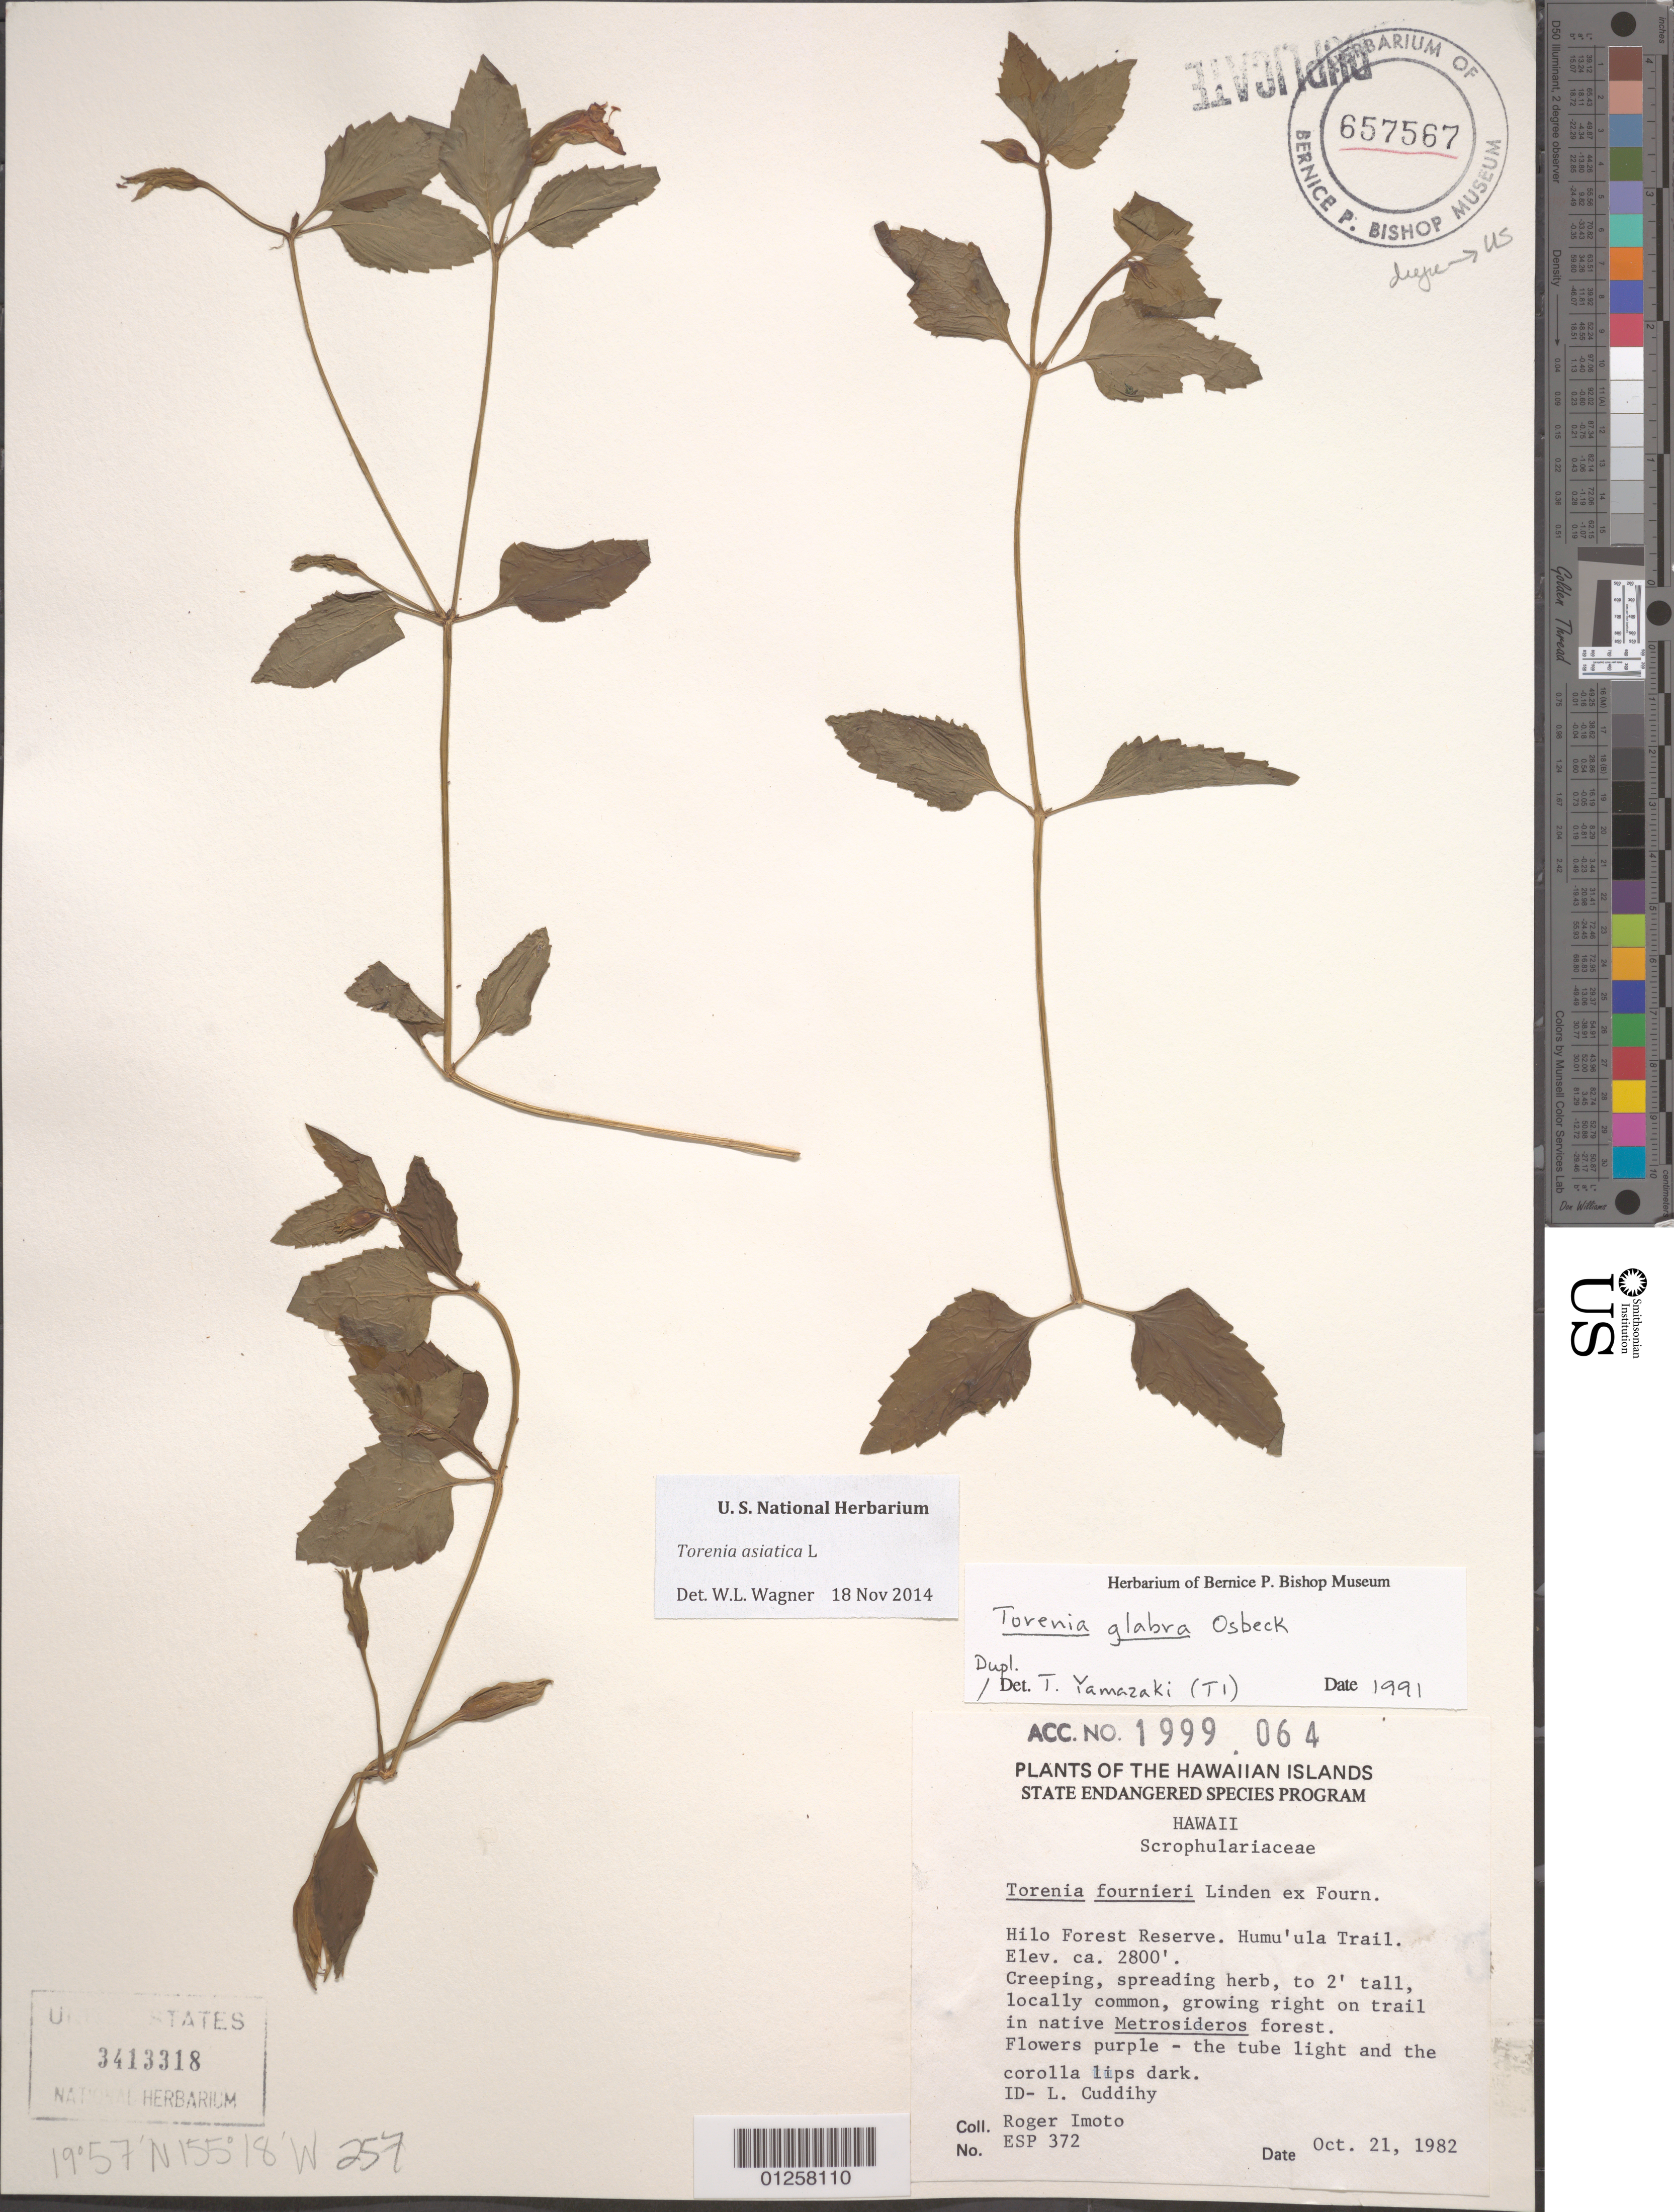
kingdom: Plantae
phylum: Tracheophyta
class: Magnoliopsida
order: Lamiales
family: Linderniaceae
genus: Torenia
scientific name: Torenia asiatica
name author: L.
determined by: Wagner, W. L., (BOT), Smithsonian Institution - National Museum of Natural History (UNITED STATES)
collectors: R. Imoto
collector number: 372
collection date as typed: Oct. 21, 1982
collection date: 1982-10-21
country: United States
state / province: Hawaii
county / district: Hawaii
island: Hawaii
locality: Hilo Forest Reserve. Humu'ula Trail.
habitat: On trail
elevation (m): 853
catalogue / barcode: US 3413318